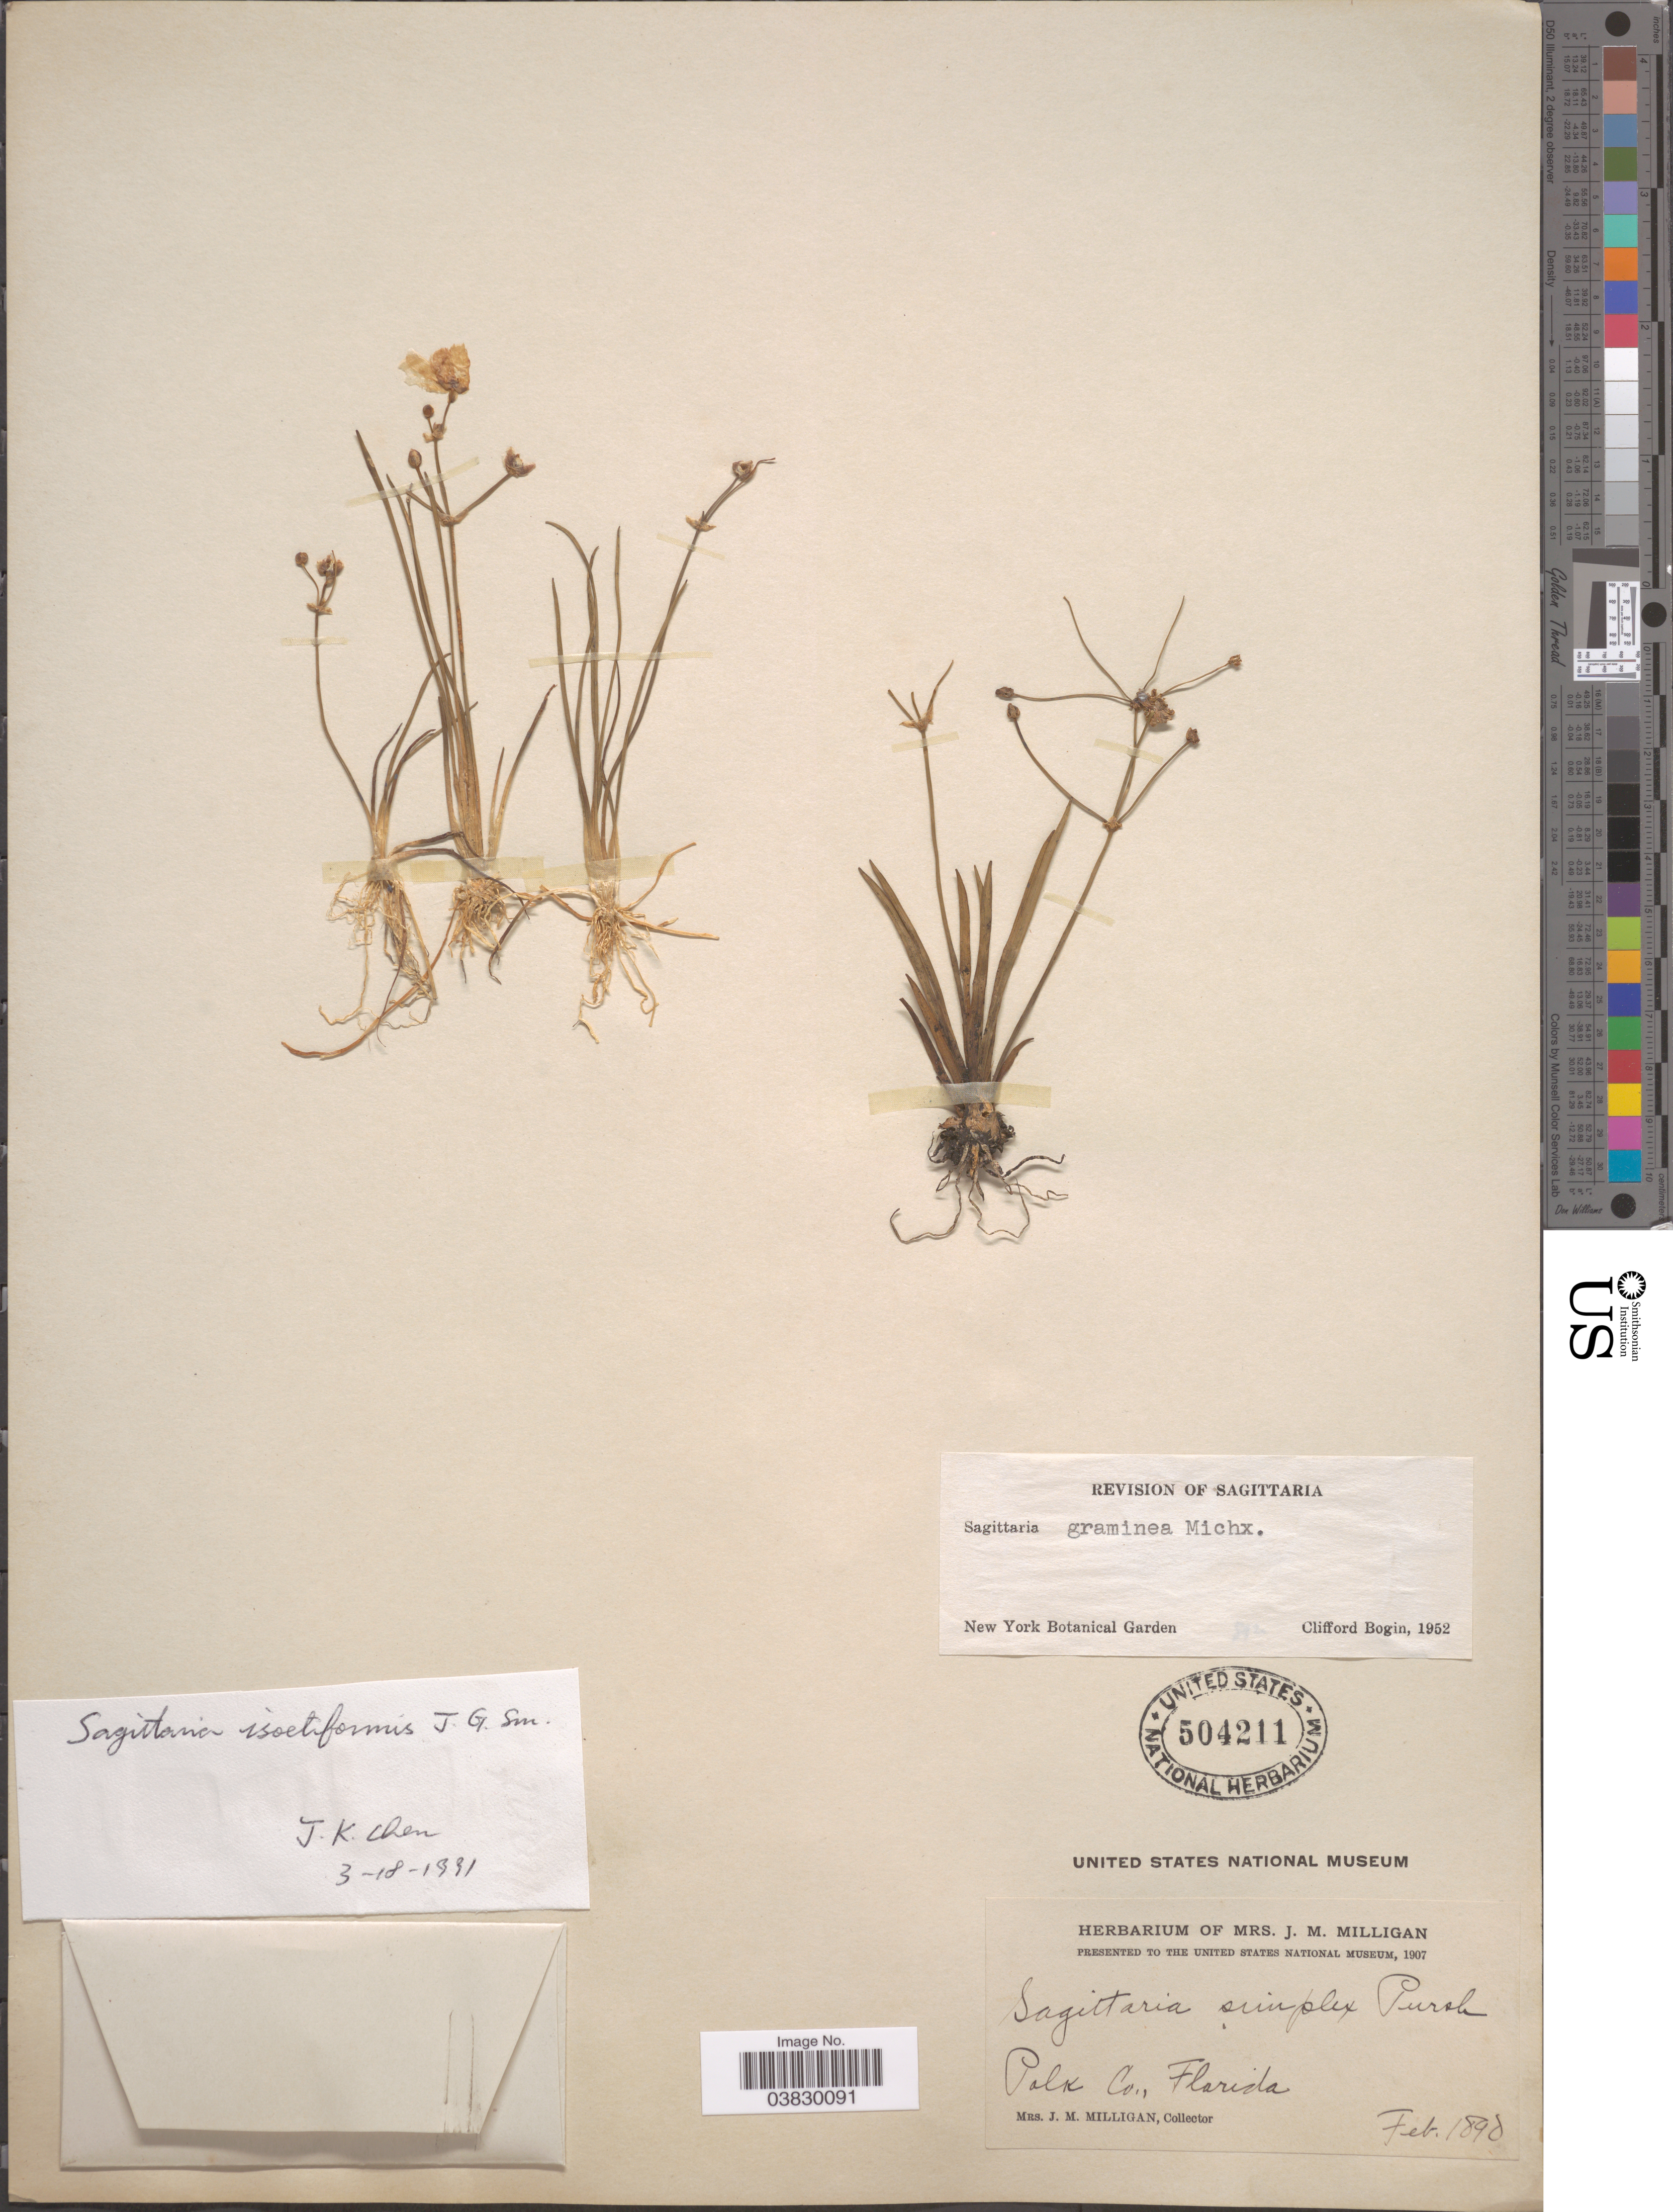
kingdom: Plantae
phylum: Tracheophyta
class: Liliopsida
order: Alismatales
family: Alismataceae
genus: Sagittaria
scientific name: Sagittaria graminea var. graminea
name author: Michx.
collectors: J. Milligan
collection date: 1890-02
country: United States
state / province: Florida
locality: Polk Co.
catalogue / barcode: US 504211